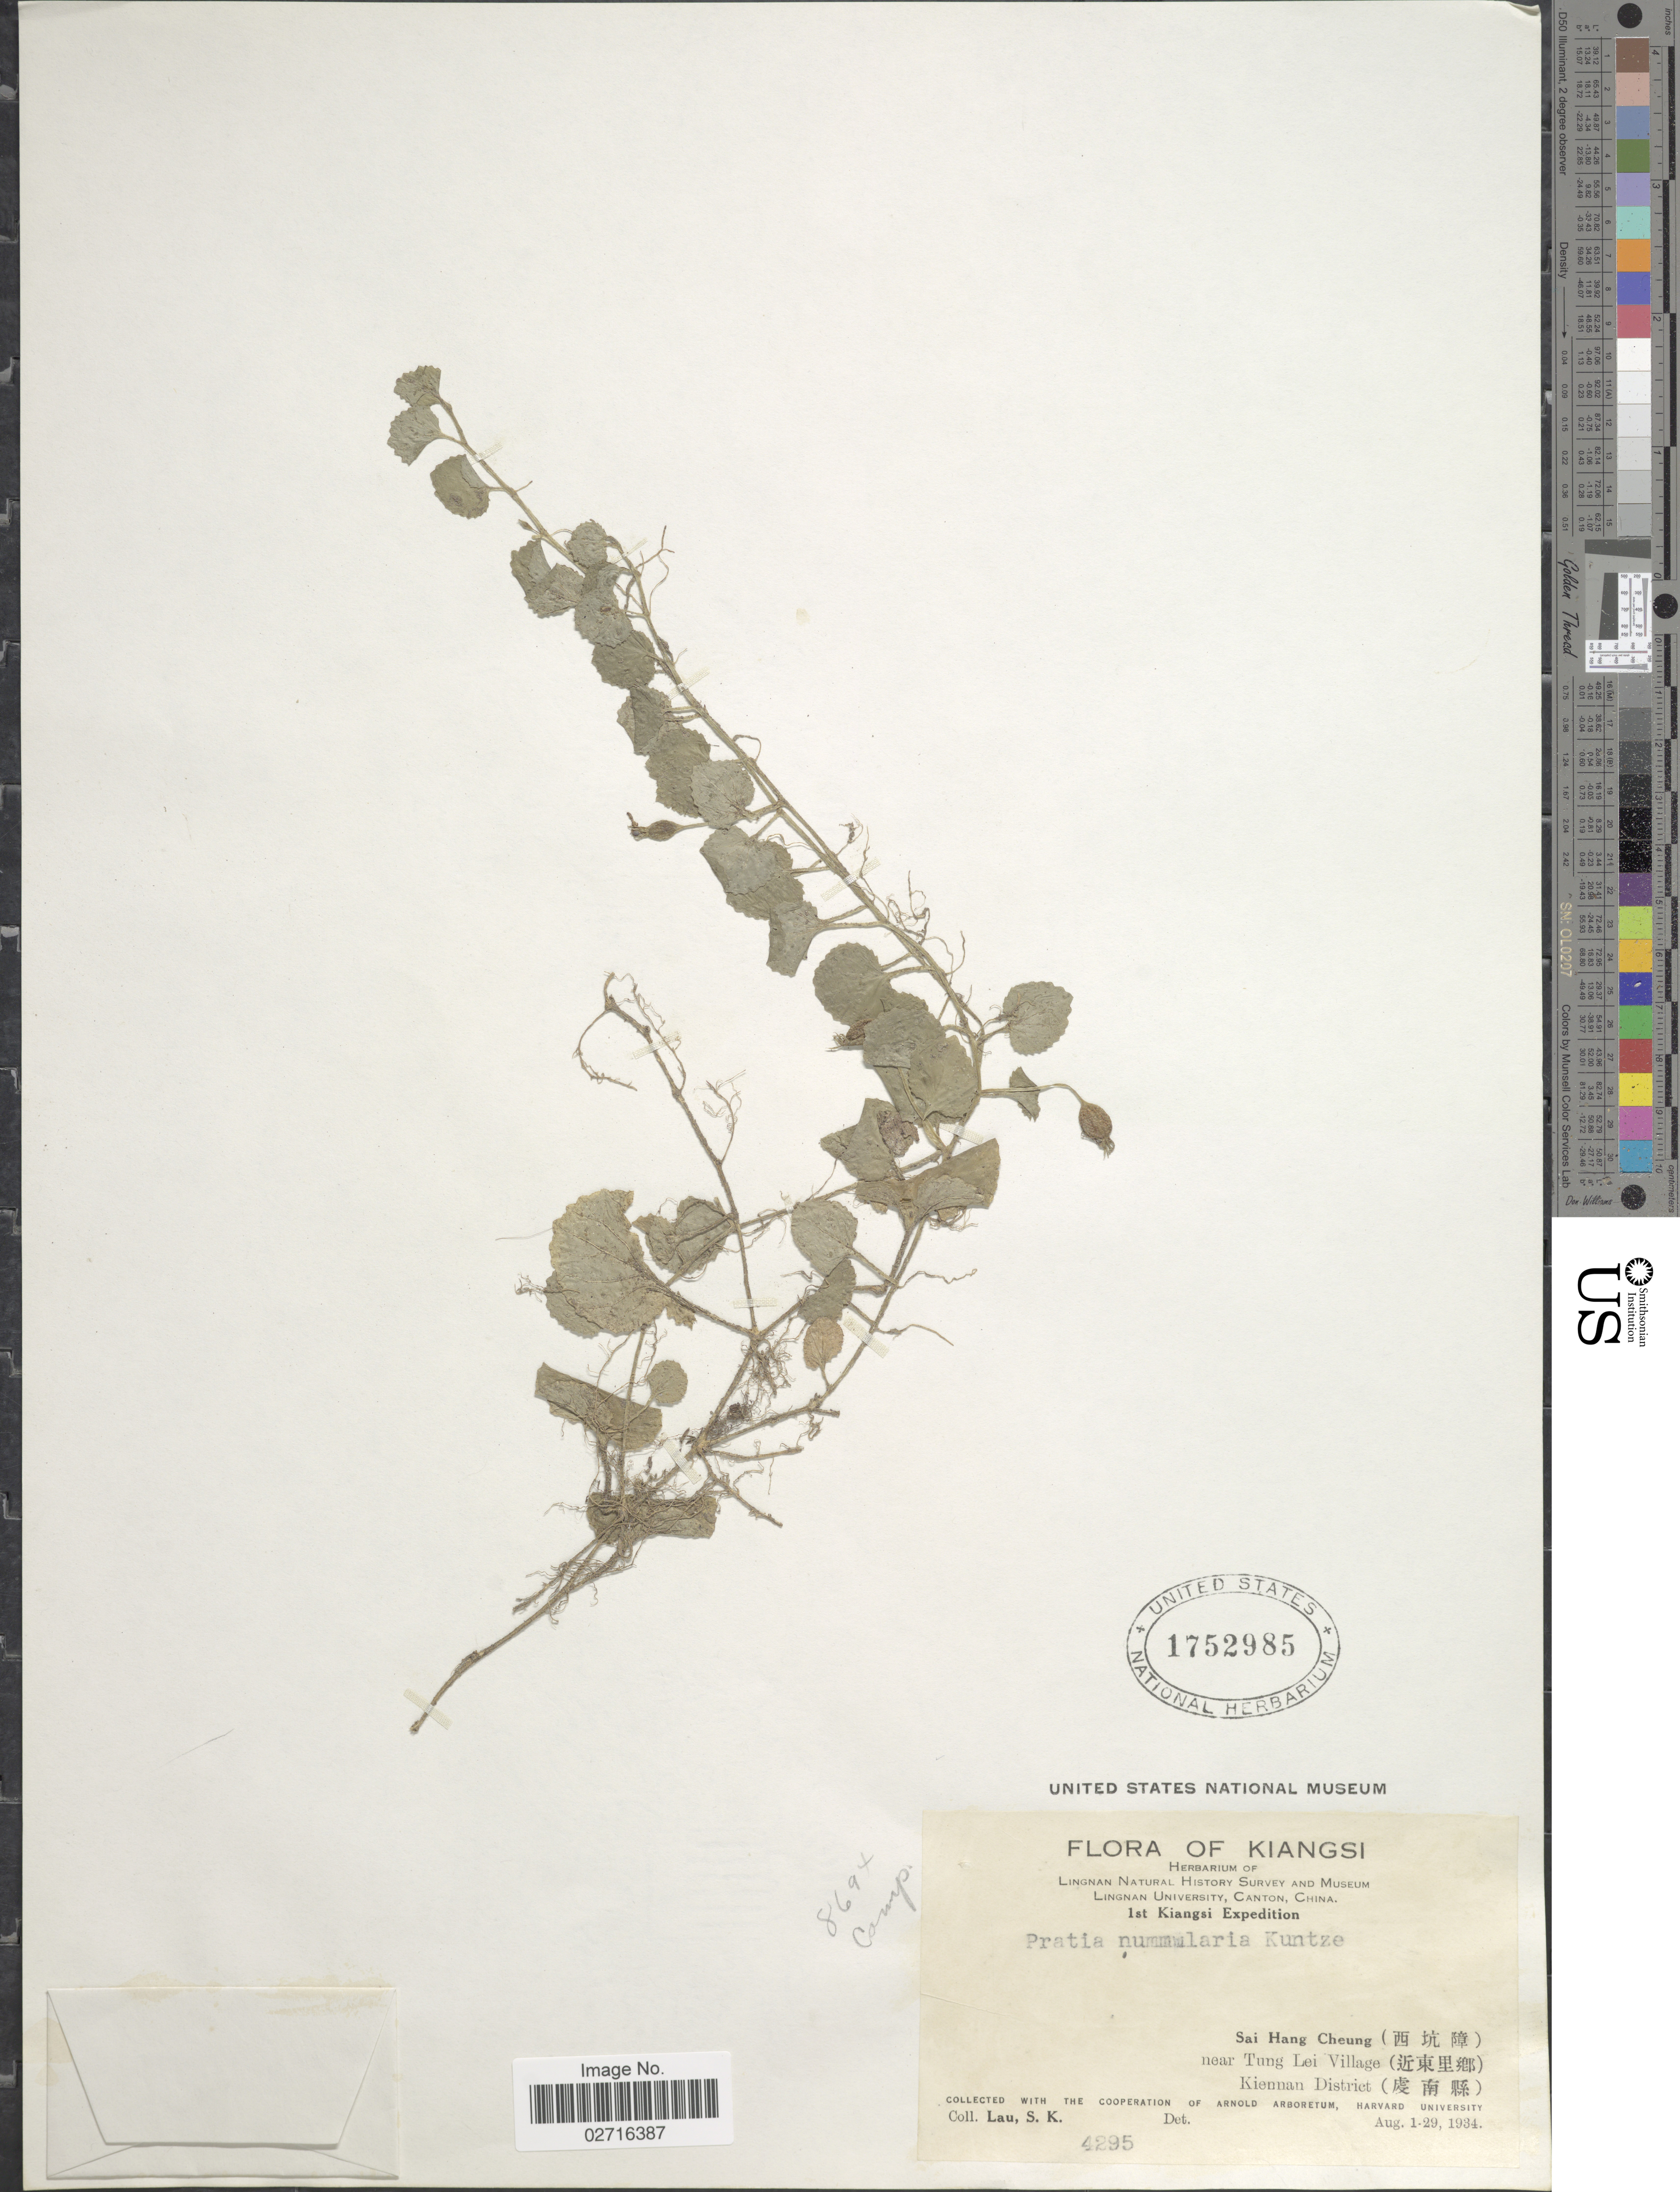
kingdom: Plantae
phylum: Tracheophyta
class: Magnoliopsida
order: Asterales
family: Campanulaceae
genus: Pratia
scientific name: Pratia nummularia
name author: (Lam.) A. Braun & Asch.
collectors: S. K. Lau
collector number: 4295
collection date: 1934-08-01/1934-08-29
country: China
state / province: Jiangxi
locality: Sai Hang Cheung near Tung Lei Village, Kiennan District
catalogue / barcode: US 1752985